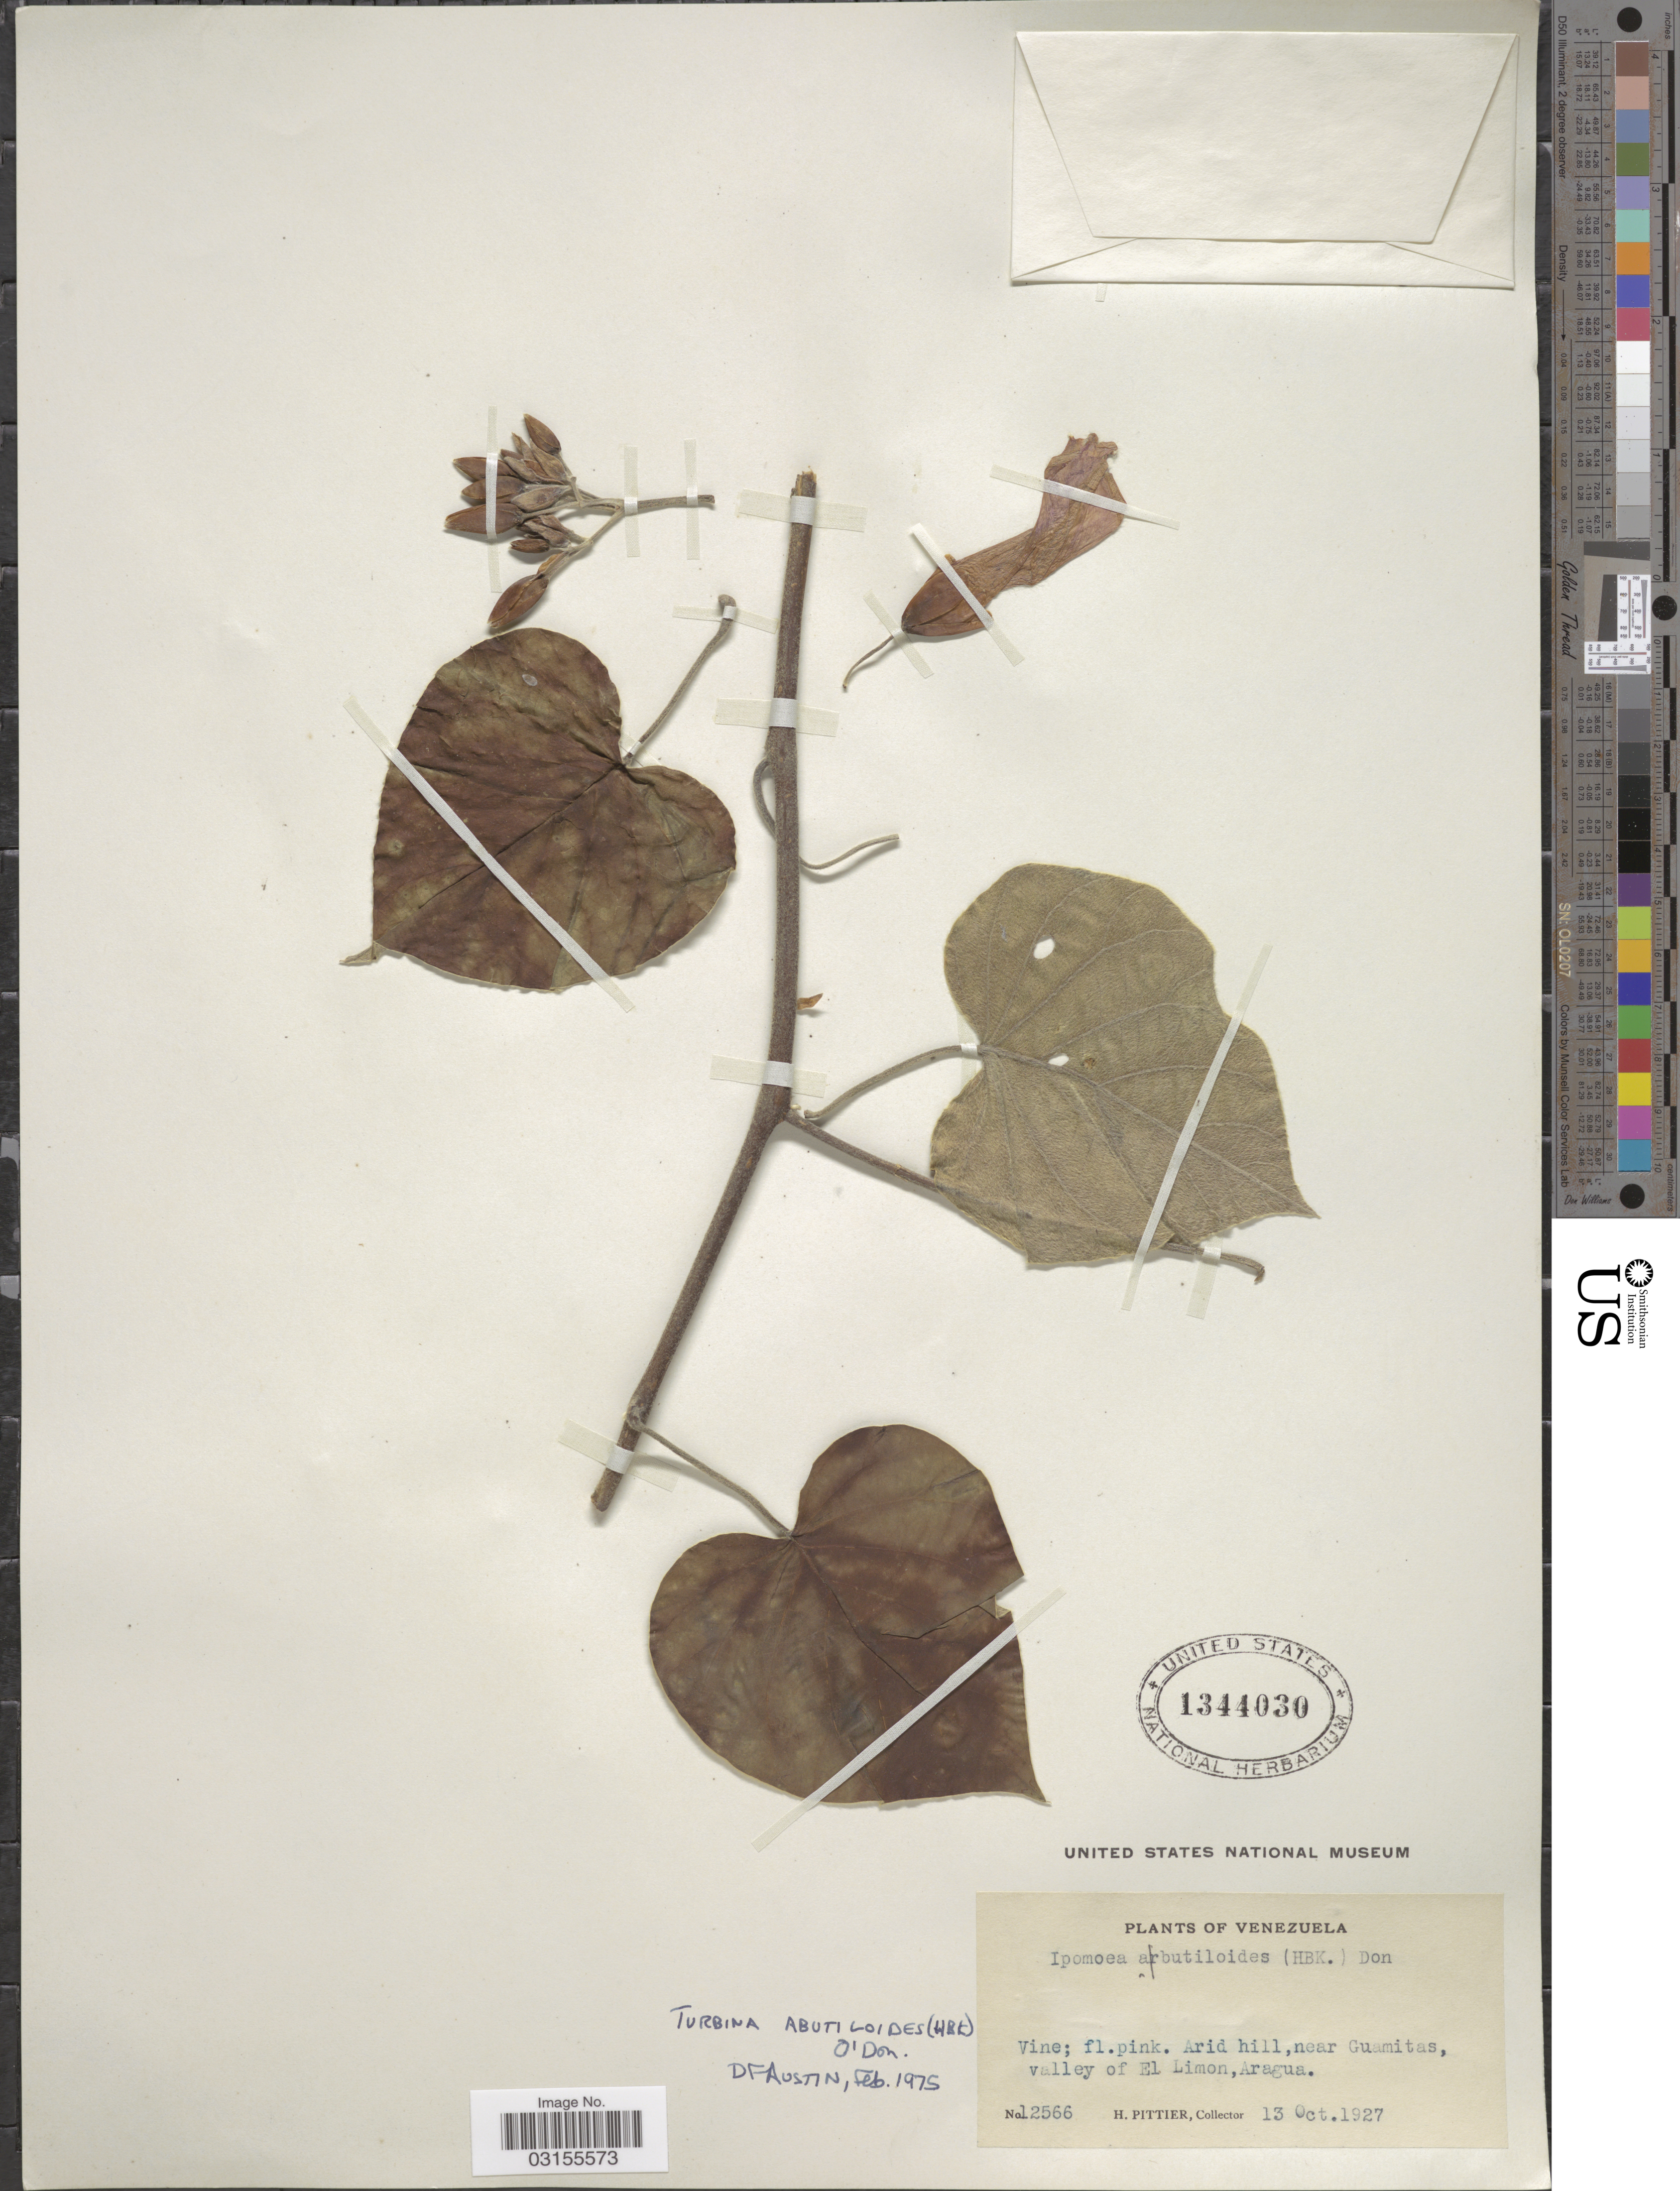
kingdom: Plantae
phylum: Tracheophyta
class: Magnoliopsida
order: Solanales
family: Convolvulaceae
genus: Turbina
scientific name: Turbina abutiloides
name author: (Kunth) O'Donell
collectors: H. F. Pittier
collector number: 12566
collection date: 1927-10-13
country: Venezuela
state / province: Aragua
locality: Near Guamitas, valley of El Limon.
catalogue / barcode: US 1344030